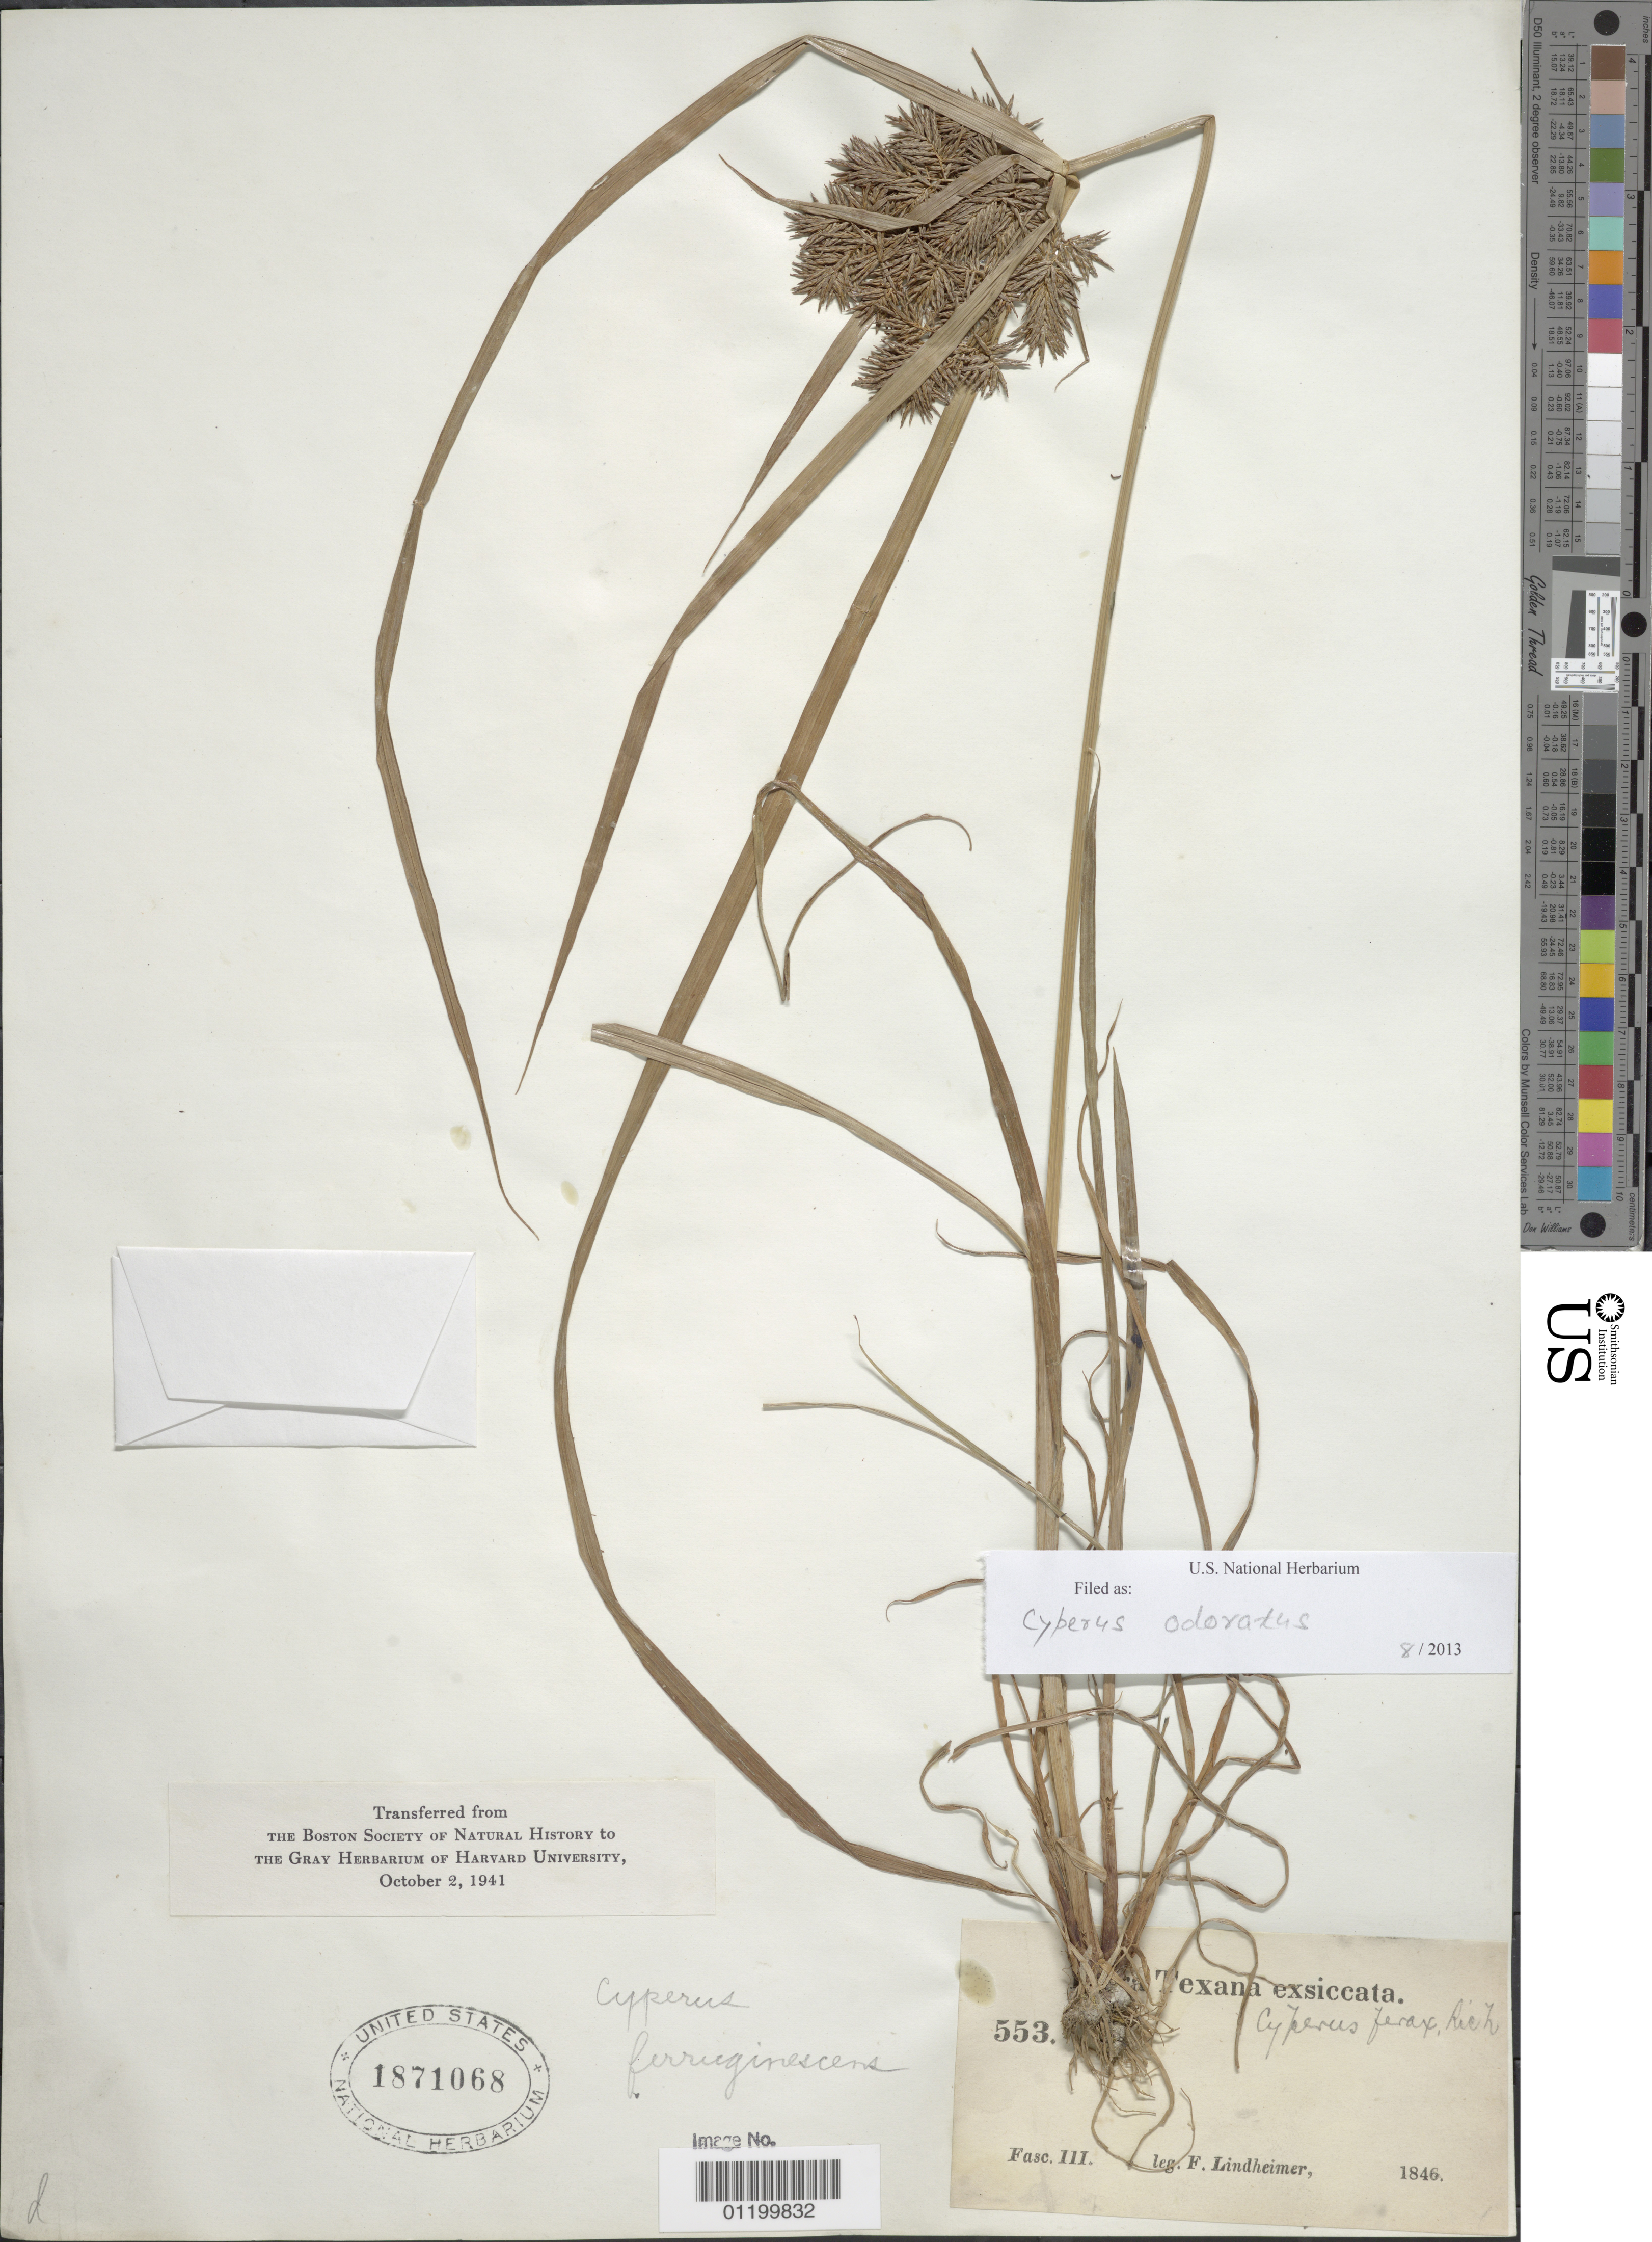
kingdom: Plantae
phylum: Tracheophyta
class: Liliopsida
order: Poales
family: Cyperaceae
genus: Cyperus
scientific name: Cyperus odoratus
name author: L.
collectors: F. Lindheimer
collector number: Fas III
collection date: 1846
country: United States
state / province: Texas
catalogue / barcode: US 1871068